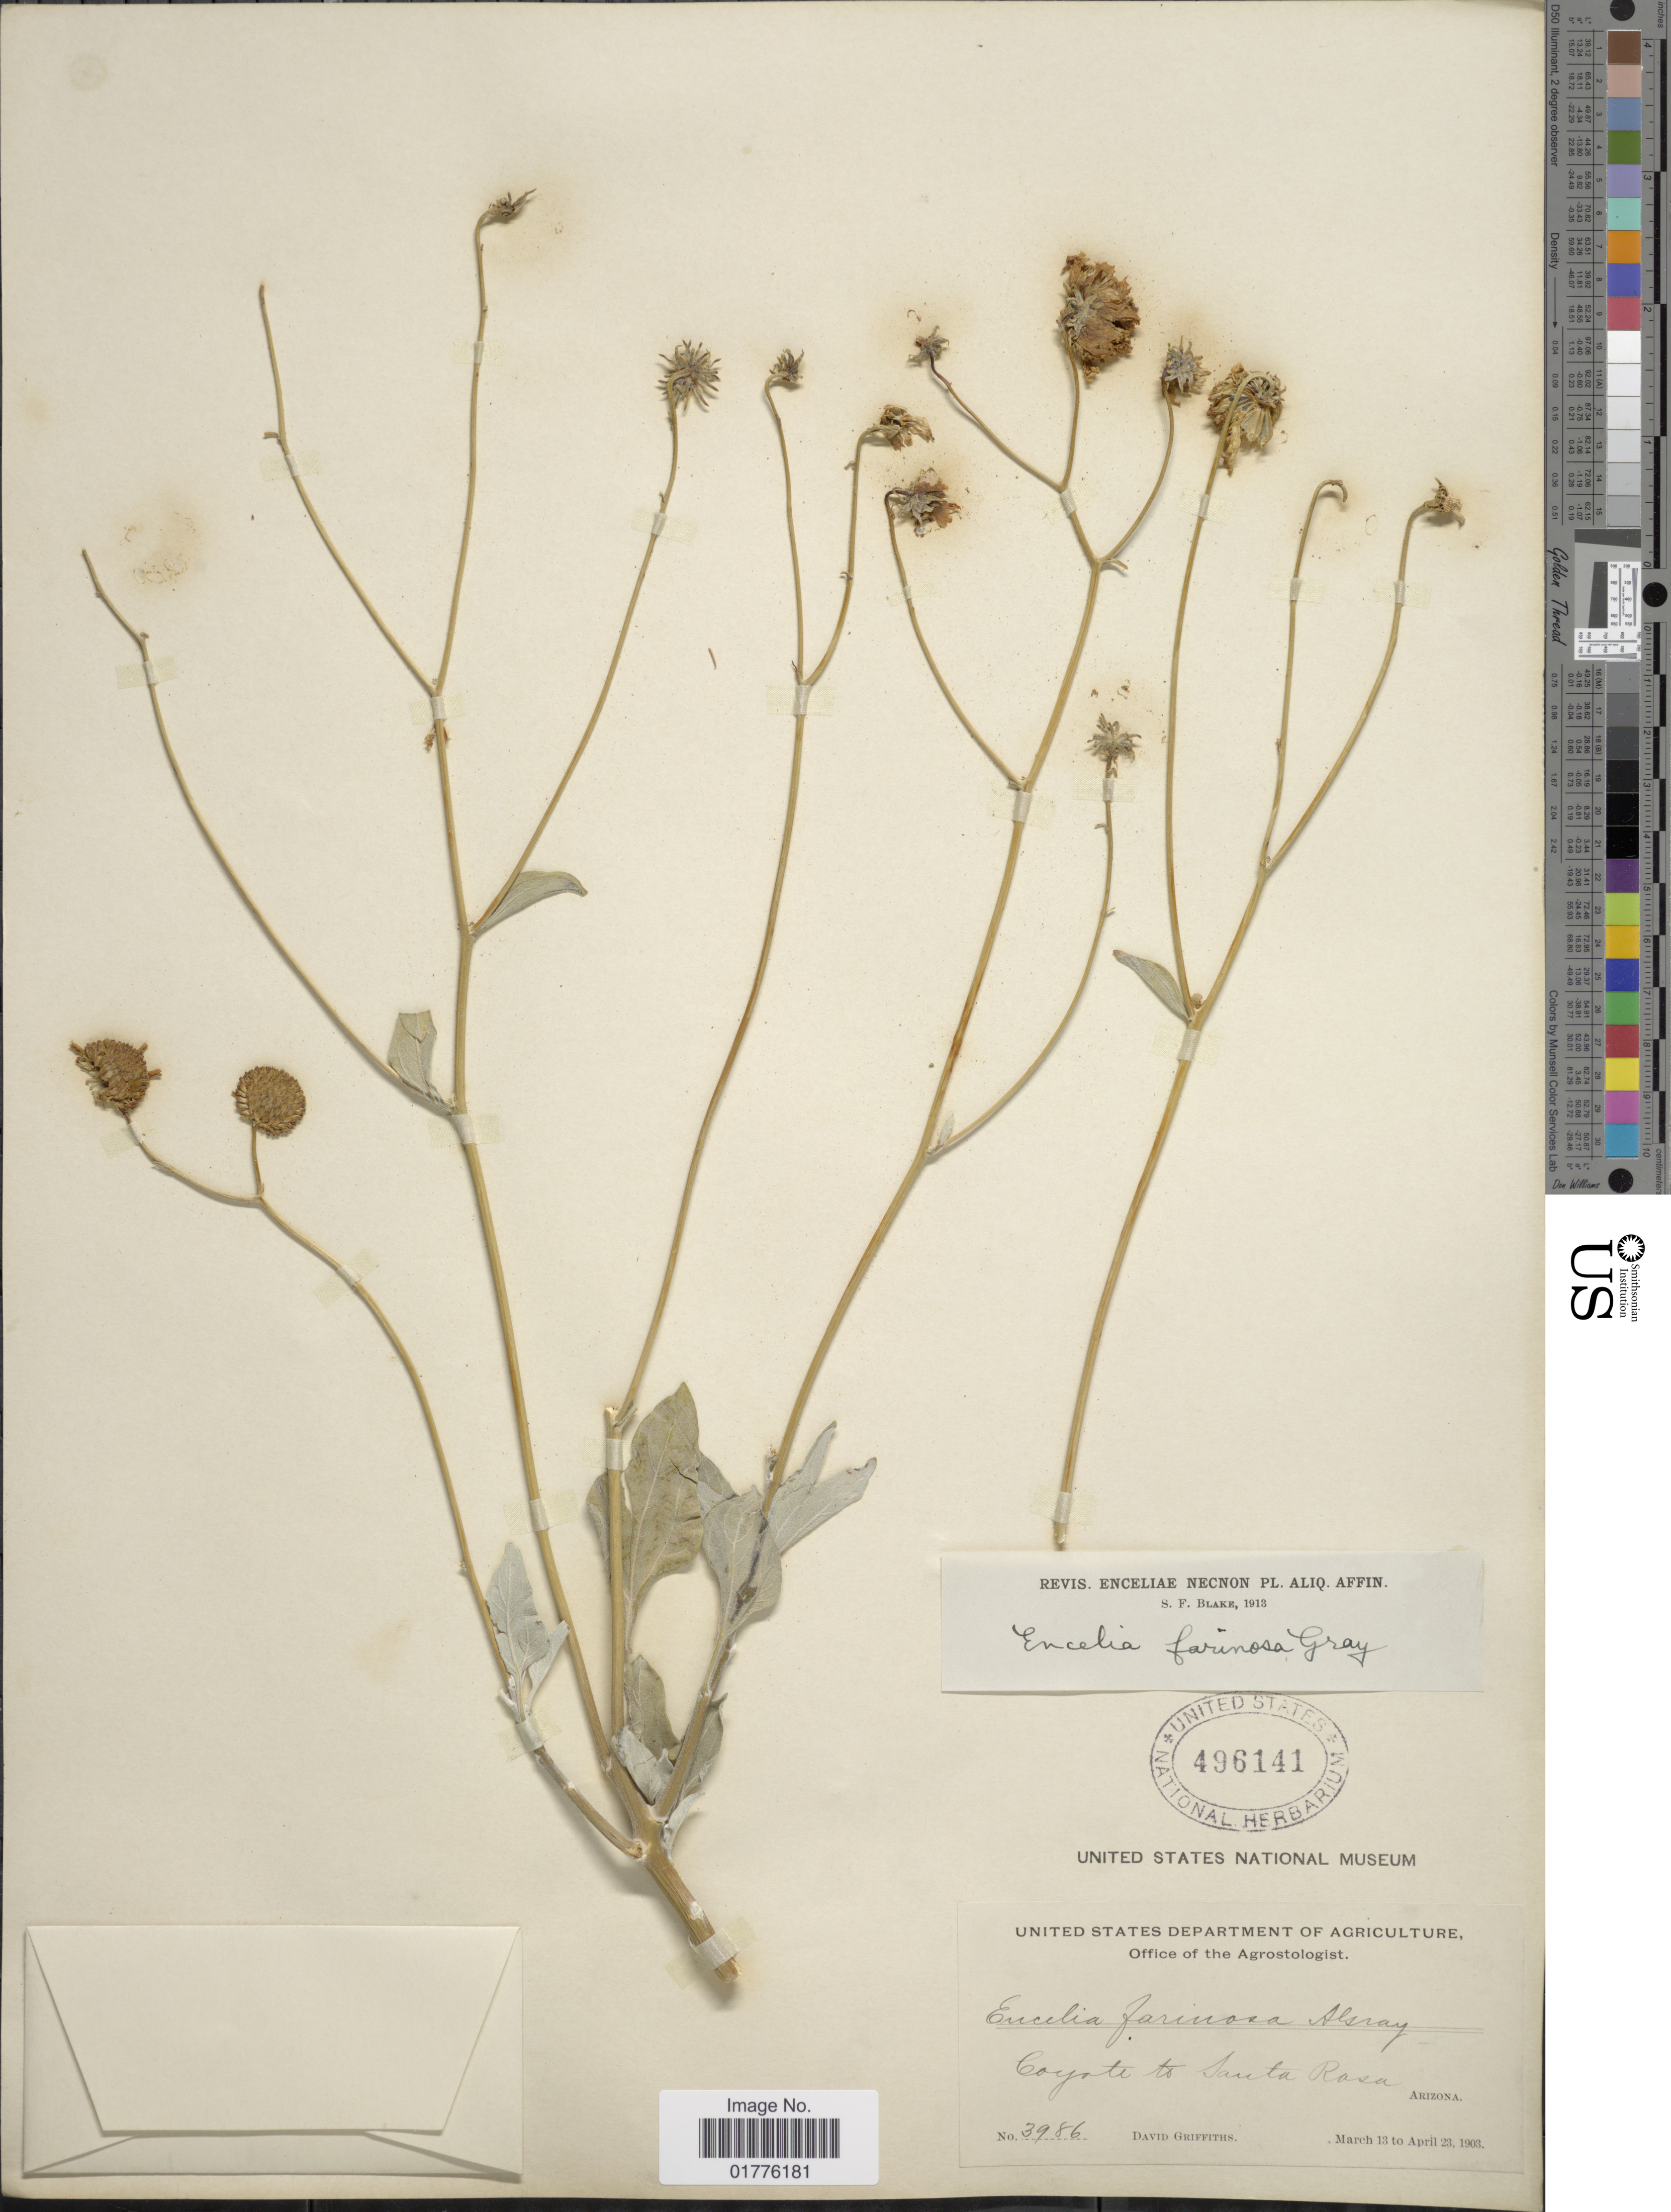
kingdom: Plantae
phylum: Tracheophyta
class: Magnoliopsida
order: Asterales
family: Asteraceae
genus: Encelia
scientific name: Encelia farinosa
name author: A. Gray ex Torr. in Emory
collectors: D. Griffith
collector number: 3989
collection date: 1903-03-13/1903-04-23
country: United States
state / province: Arizona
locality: Coyote to Santa Rosa. Arizona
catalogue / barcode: US 496141